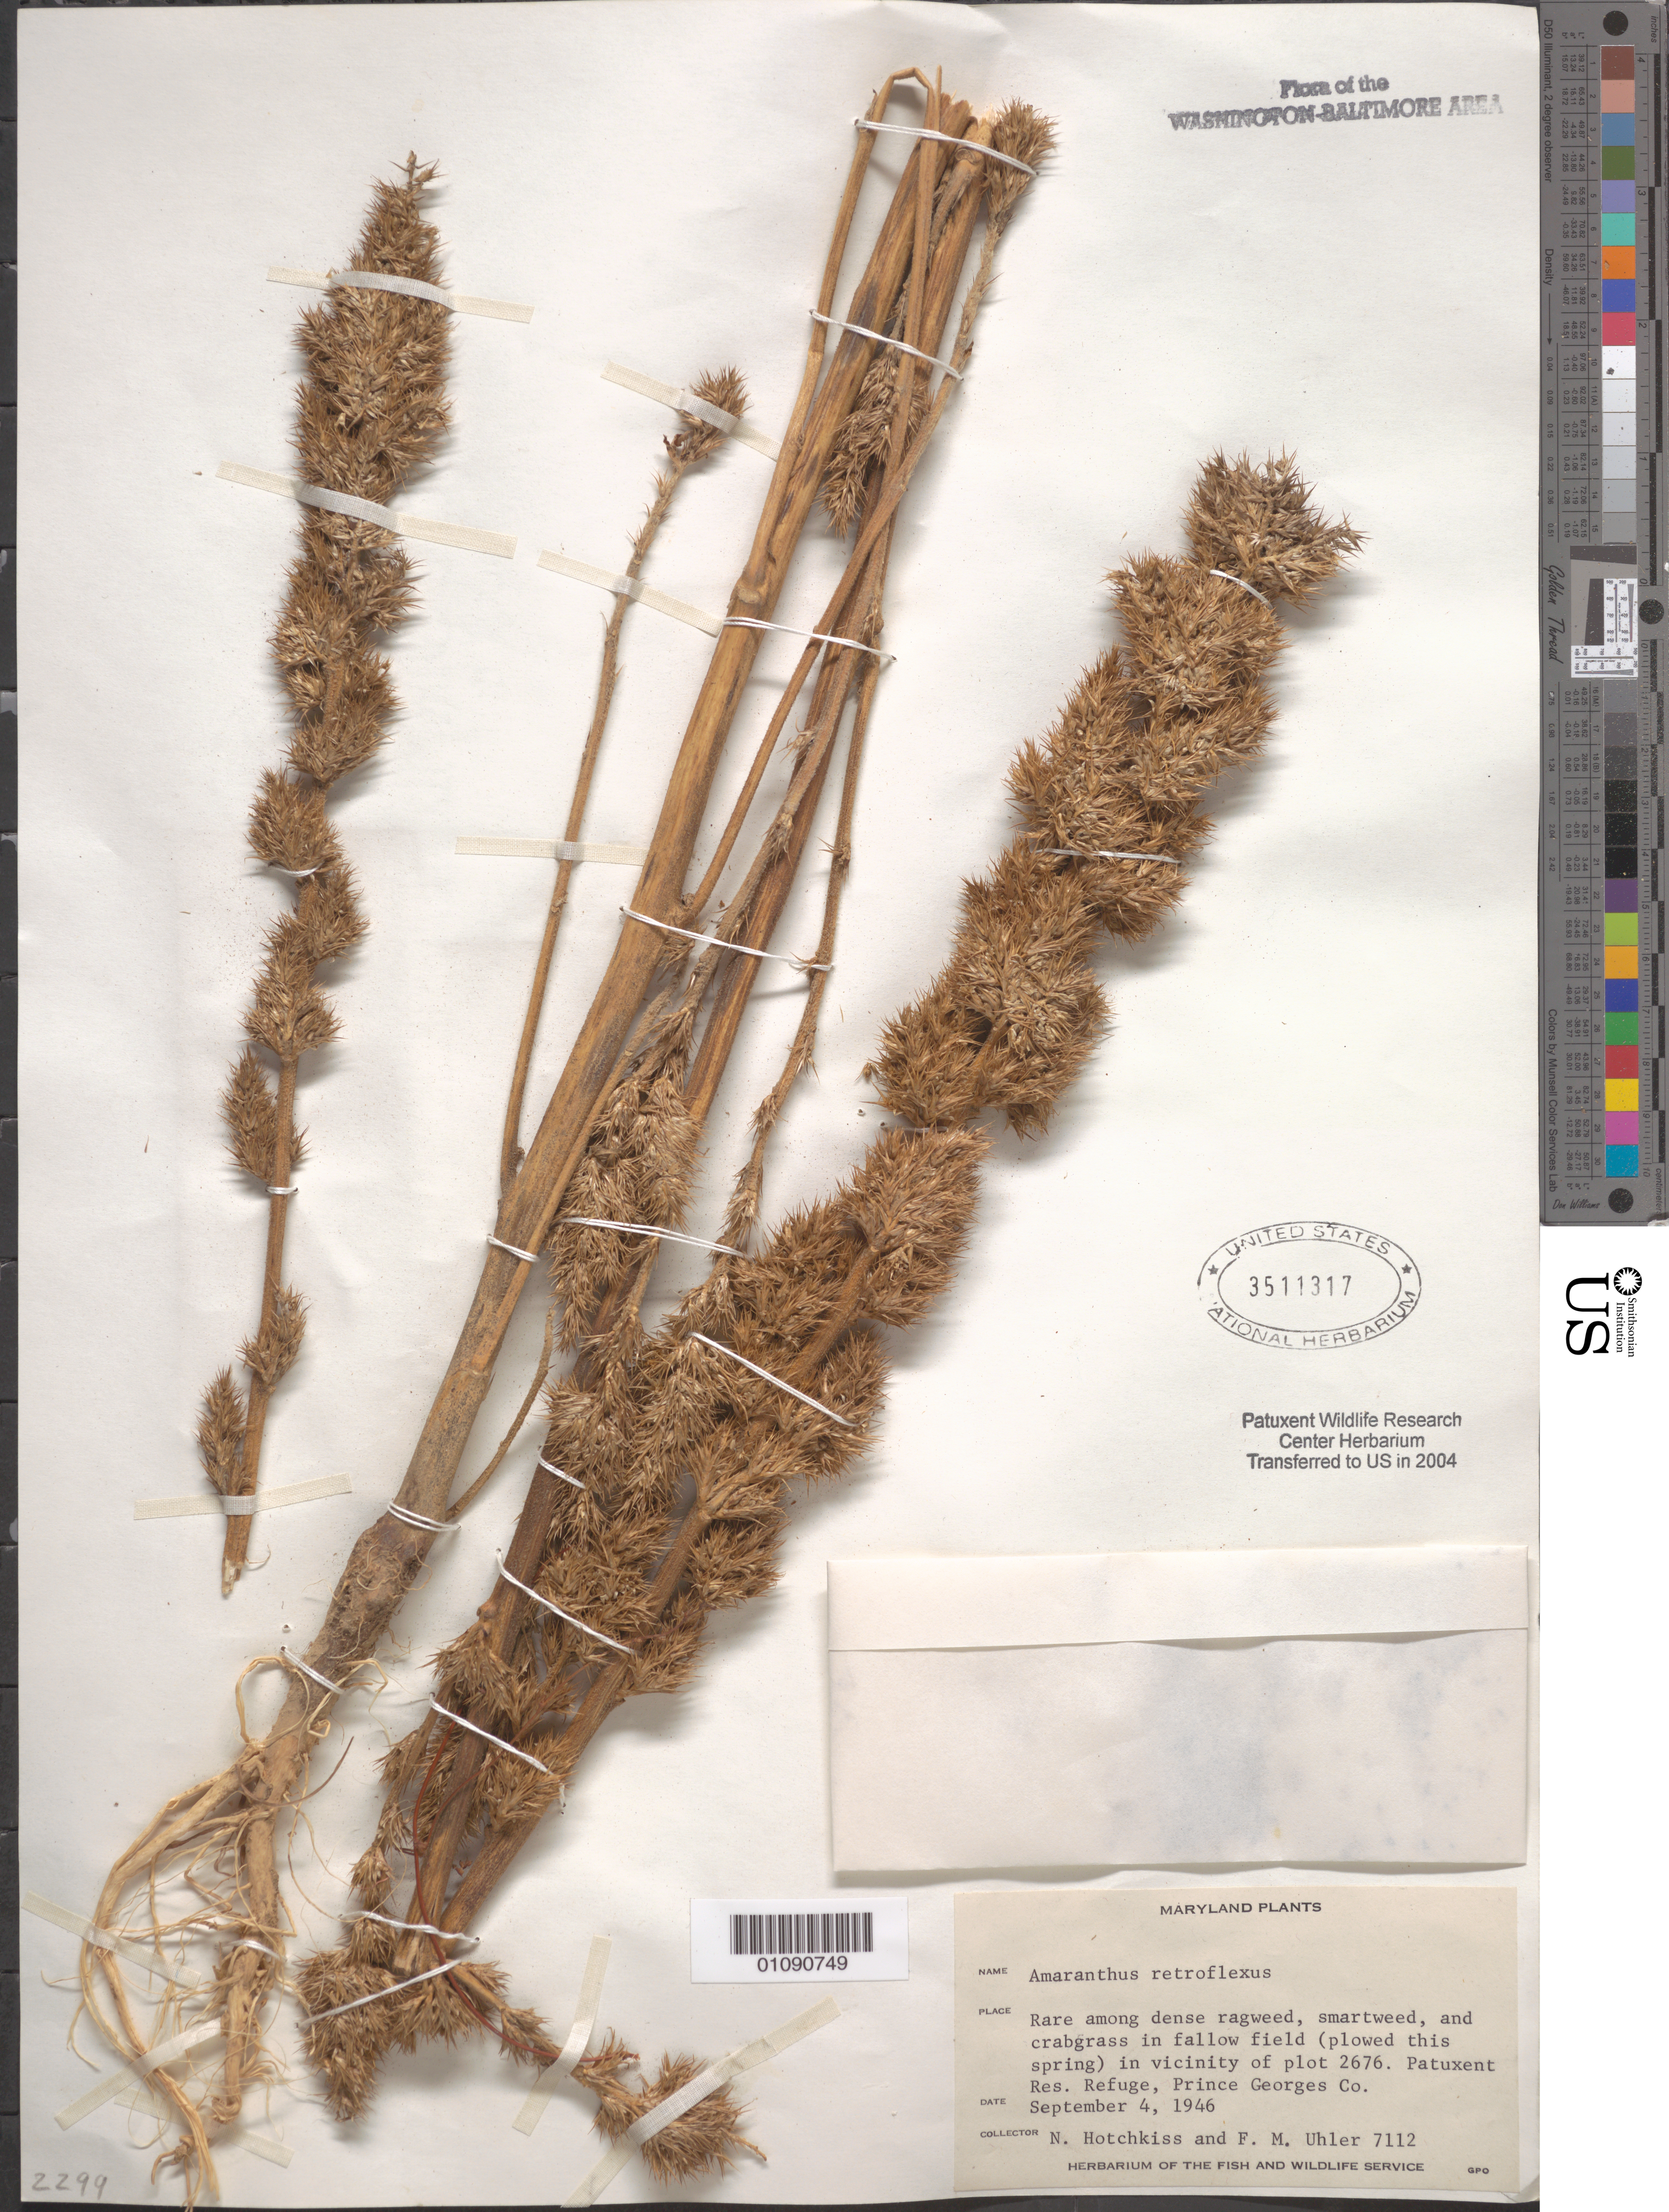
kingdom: Plantae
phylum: Tracheophyta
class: Magnoliopsida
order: Caryophyllales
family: Amaranthaceae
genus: Amaranthus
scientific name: Amaranthus retroflexus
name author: L.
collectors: N. Hotchkiss & F. M. Uhler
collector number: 7112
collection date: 1946-09-04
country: United States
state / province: Maryland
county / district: Prince George's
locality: Patuxent Wildlife Refuge, in the vicinity of plot 2676.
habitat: Rare among dense ragweed, smartweed, and crabgrass in a fallow field (plowed this Spring).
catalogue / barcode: US 3511317